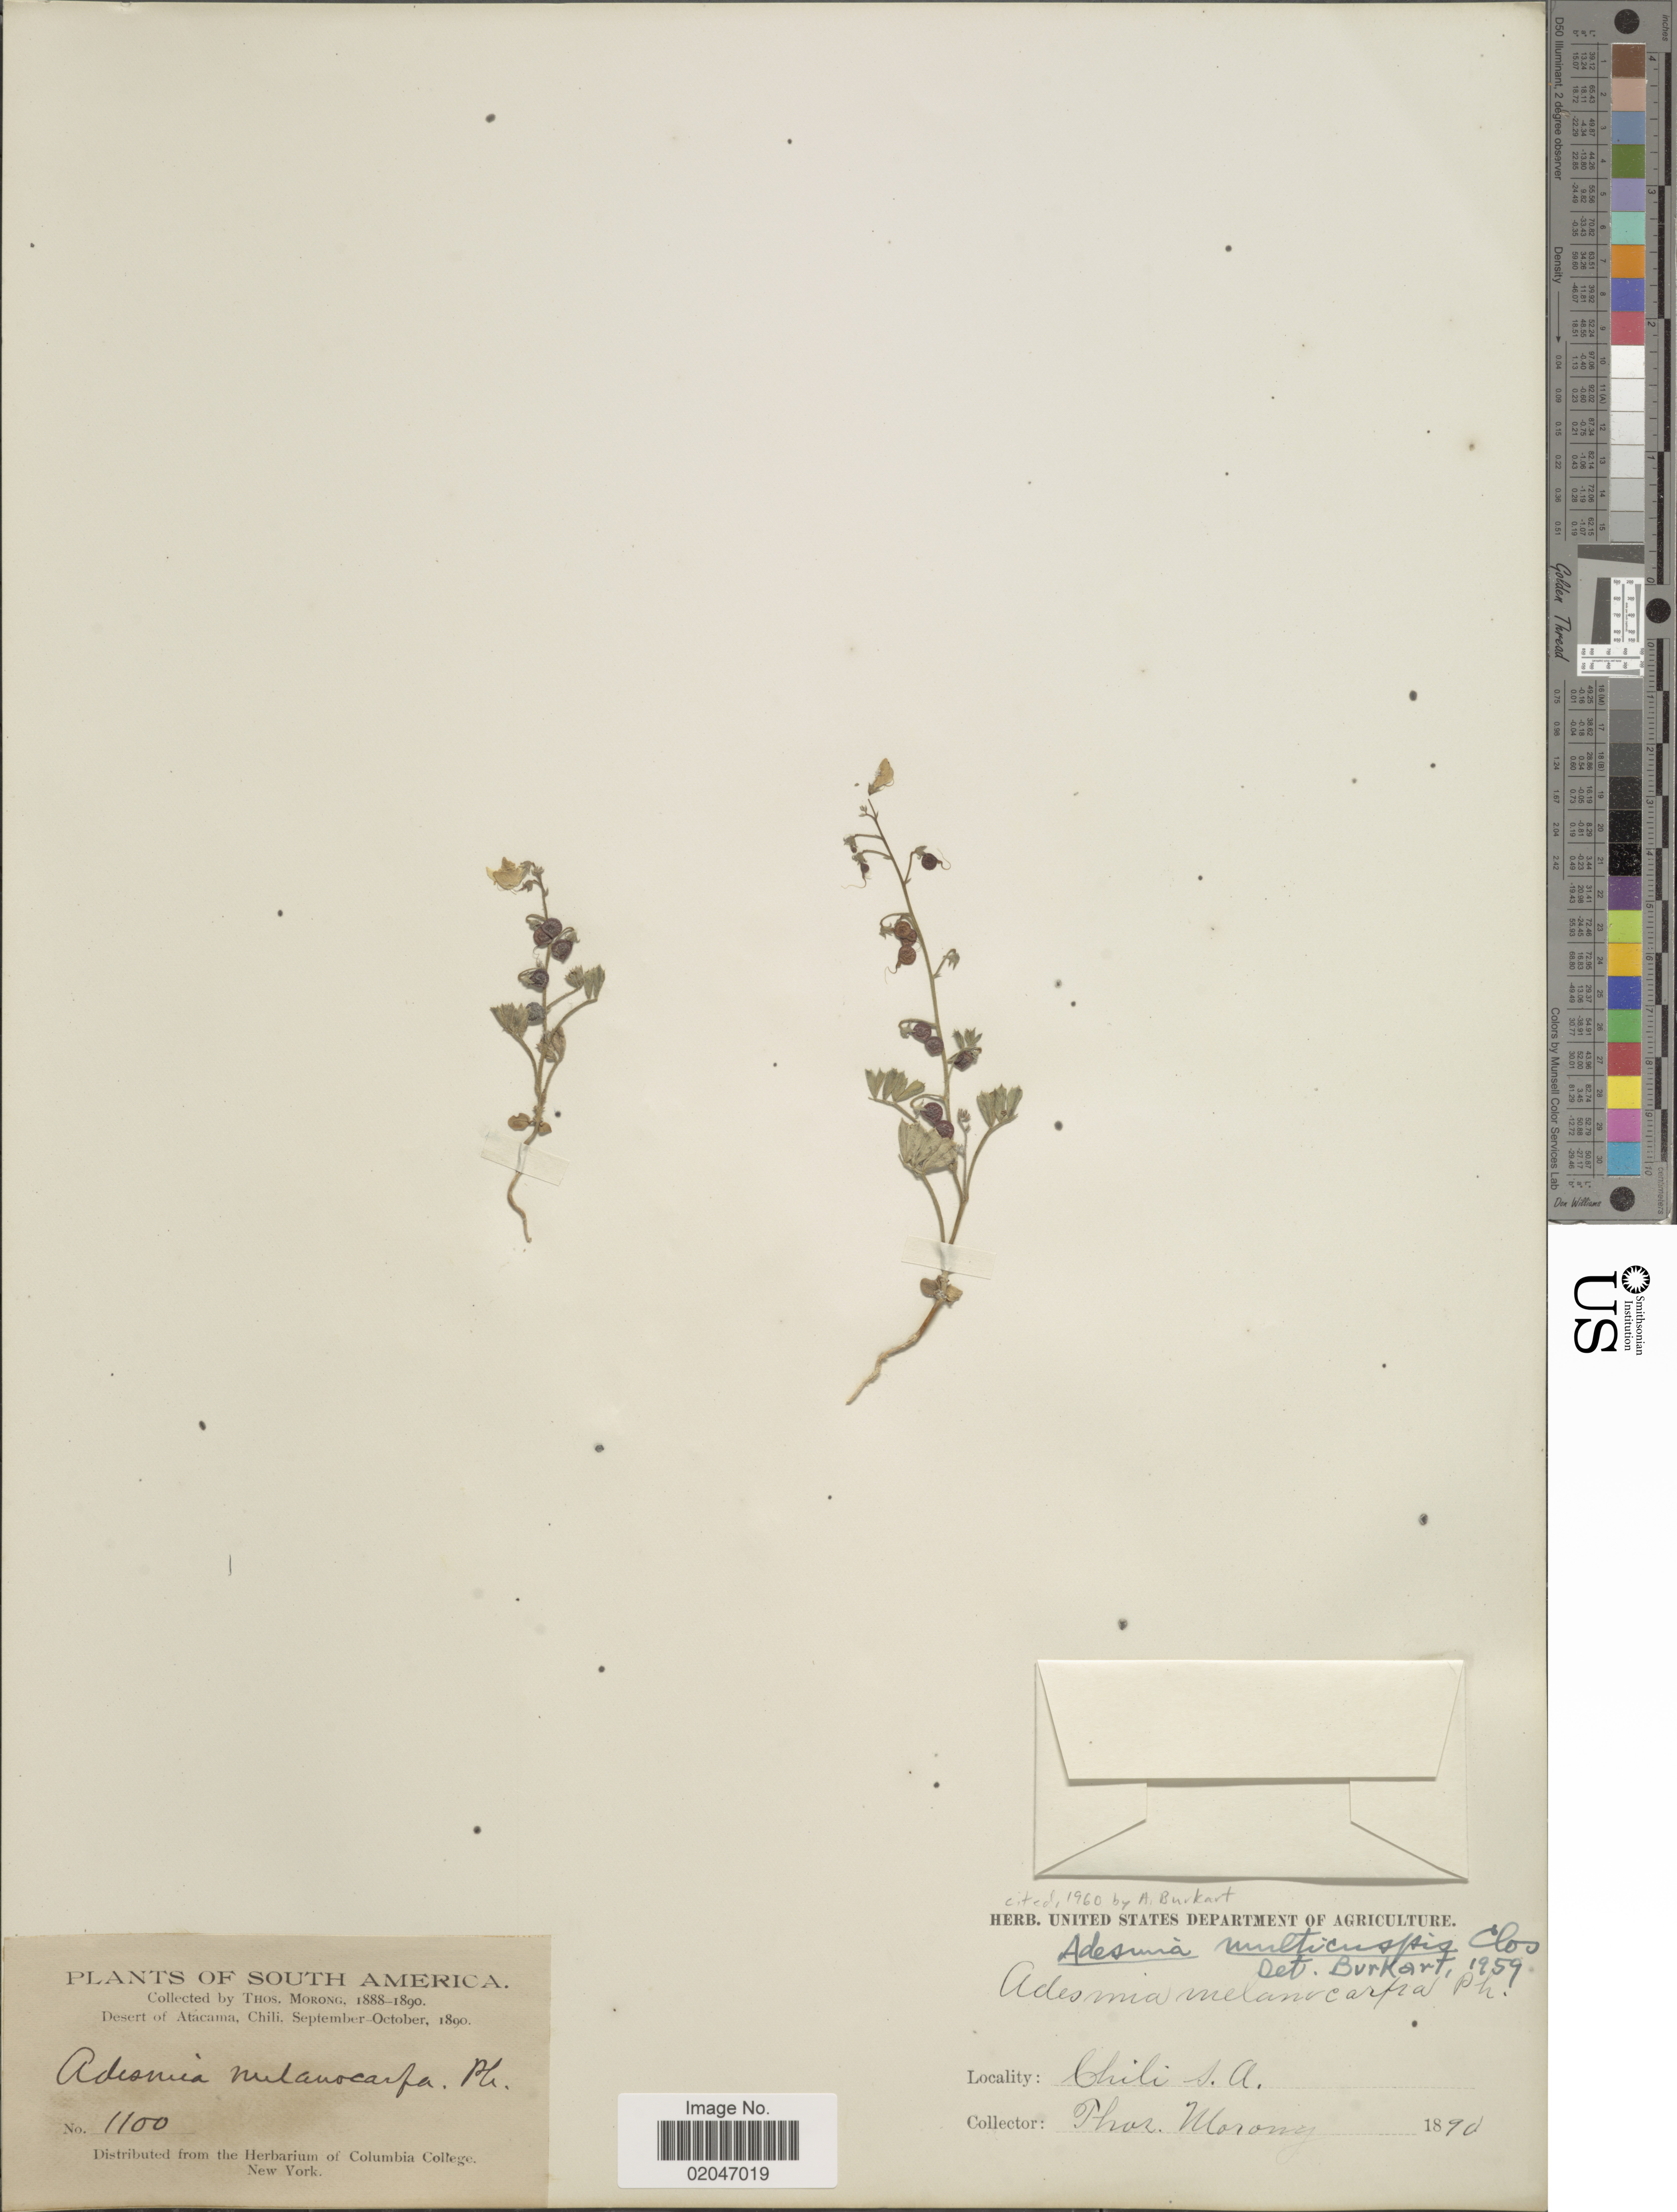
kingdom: Plantae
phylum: Tracheophyta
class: Magnoliopsida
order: Fabales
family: Fabaceae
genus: Adesmia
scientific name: Adesmia multicuspis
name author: Clos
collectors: ex herb. T. Morong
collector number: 1100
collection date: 1888/1890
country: Chile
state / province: Atacama (III)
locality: Desert of Atacama.